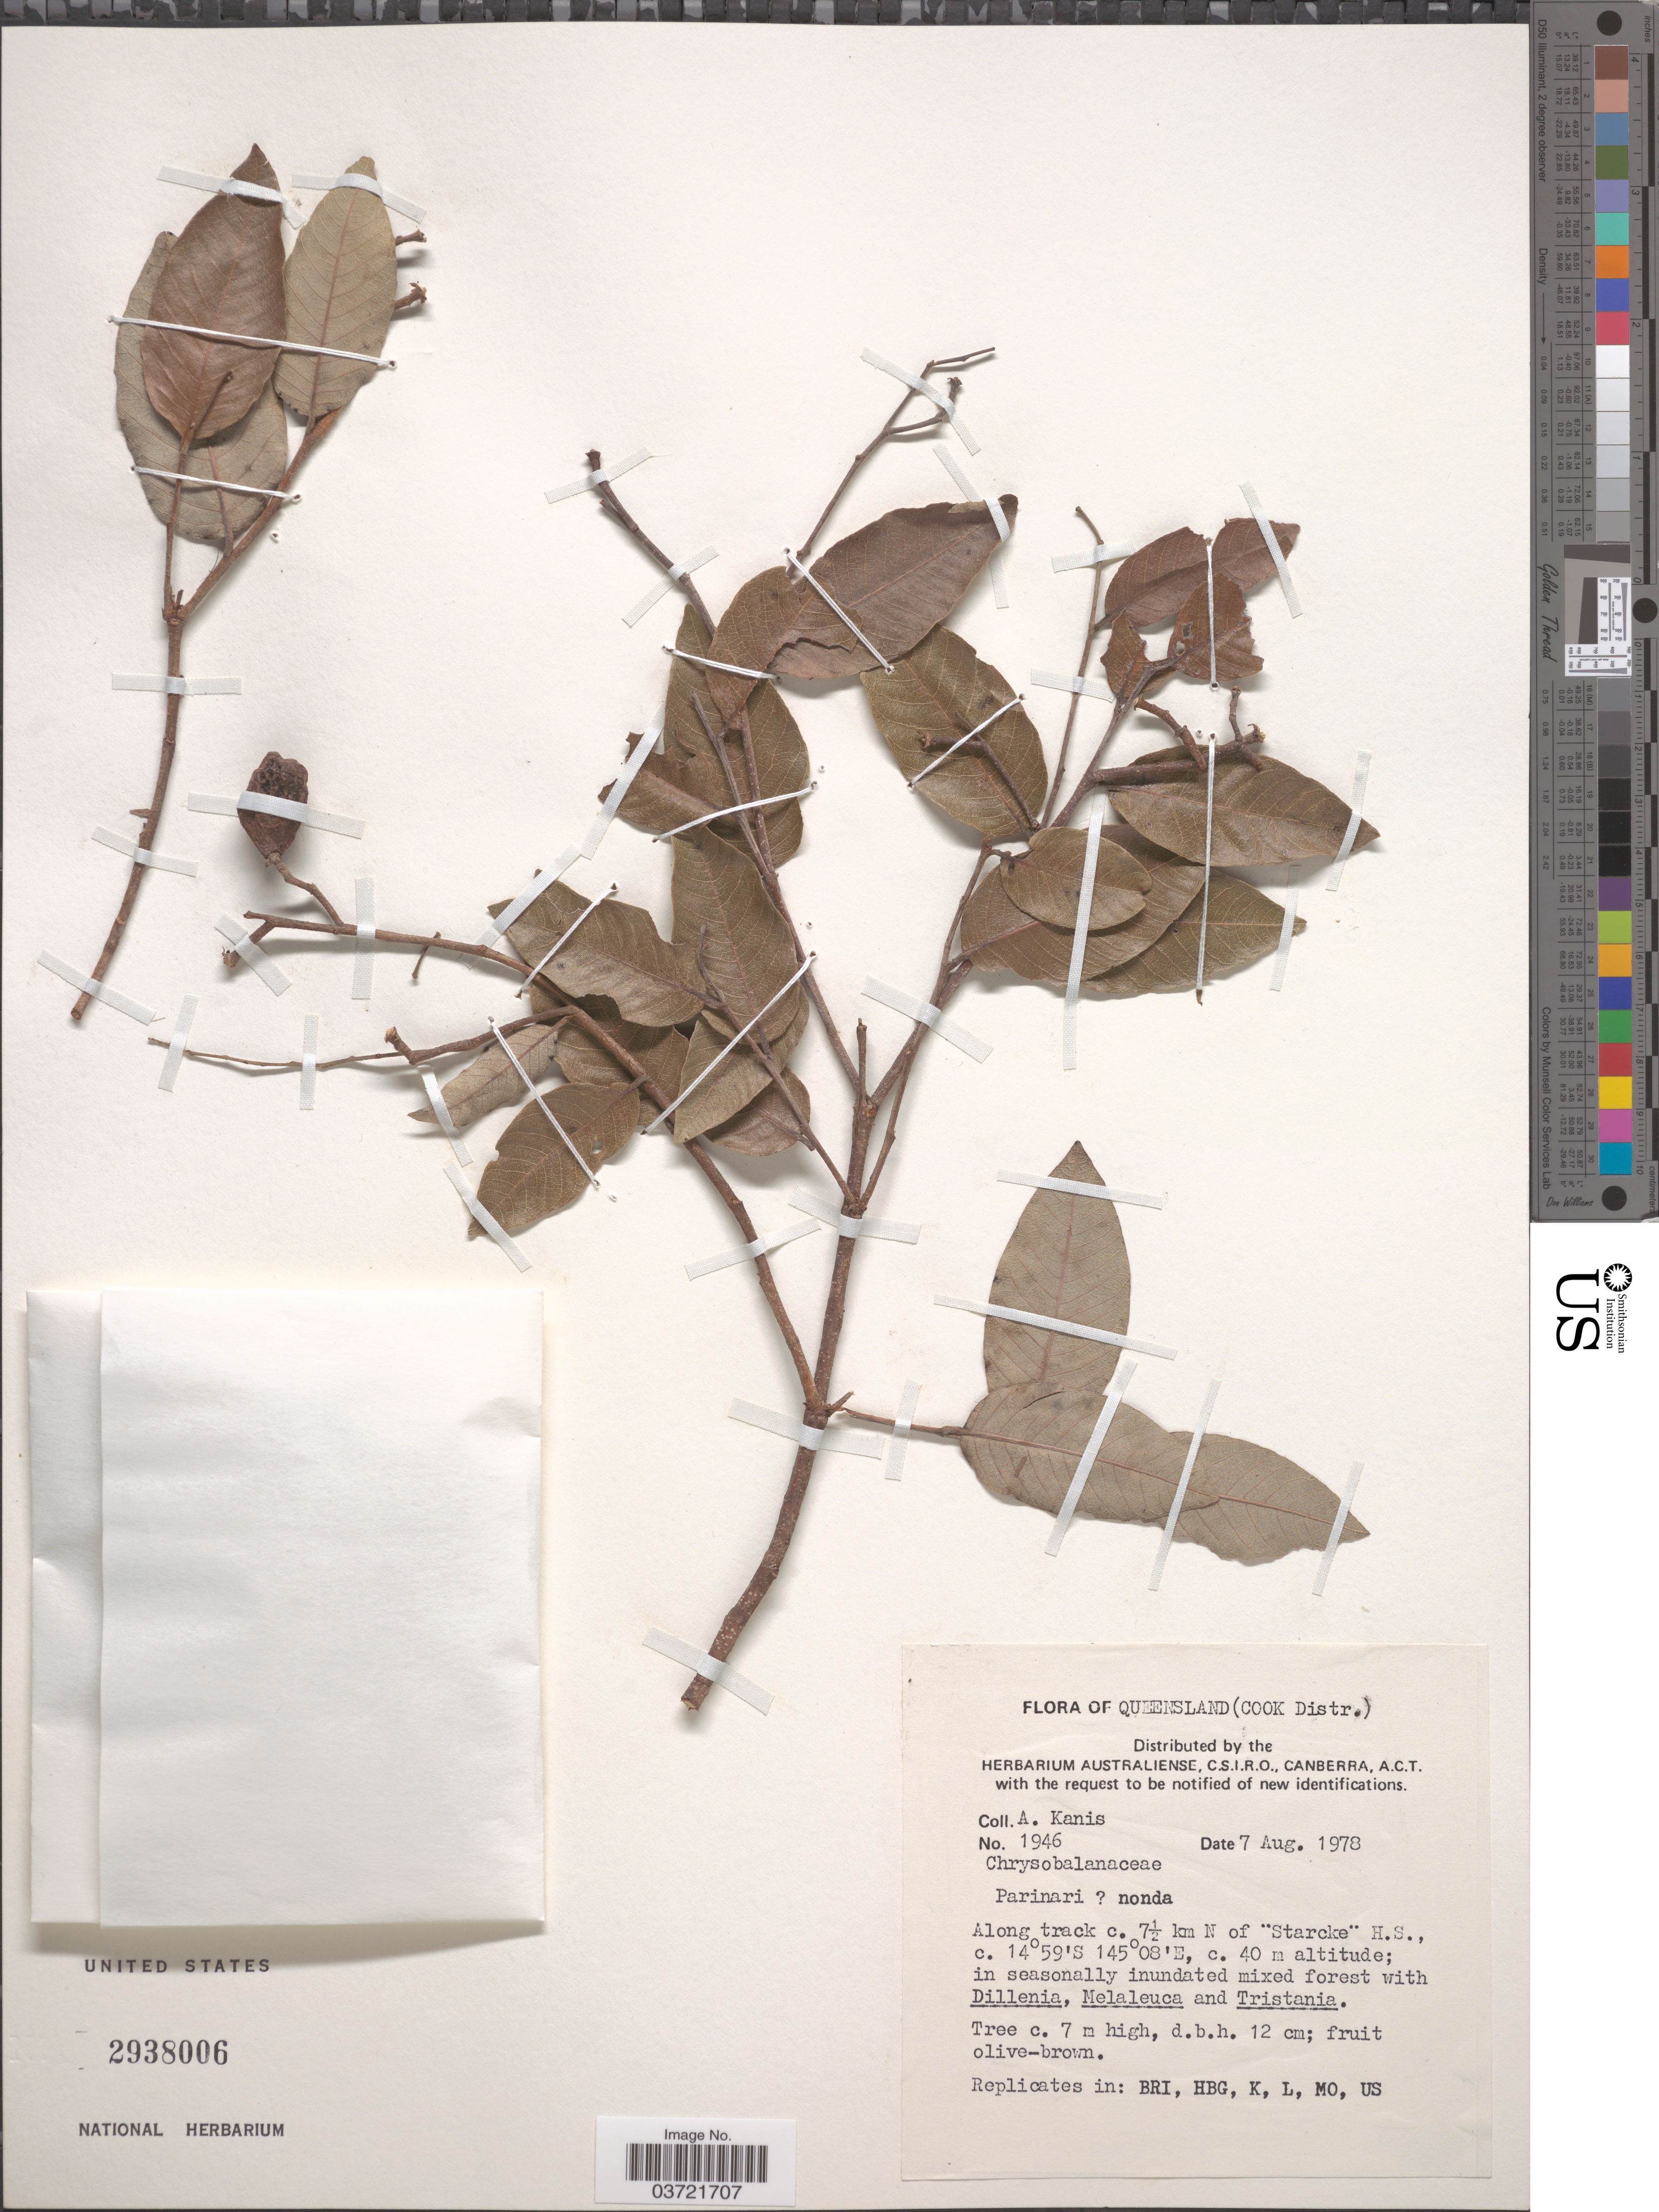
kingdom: Plantae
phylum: Tracheophyta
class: Magnoliopsida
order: Malpighiales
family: Chrysobalanaceae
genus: Parinari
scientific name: Parinari nonda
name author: F. Muell. ex Benth.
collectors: A. Kanis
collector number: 1946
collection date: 1978-08-07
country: Australia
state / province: Queensland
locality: (Cook Distr.). Along track c. 7½ km N of "Starcke" H.S.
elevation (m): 40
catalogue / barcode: US 2938006